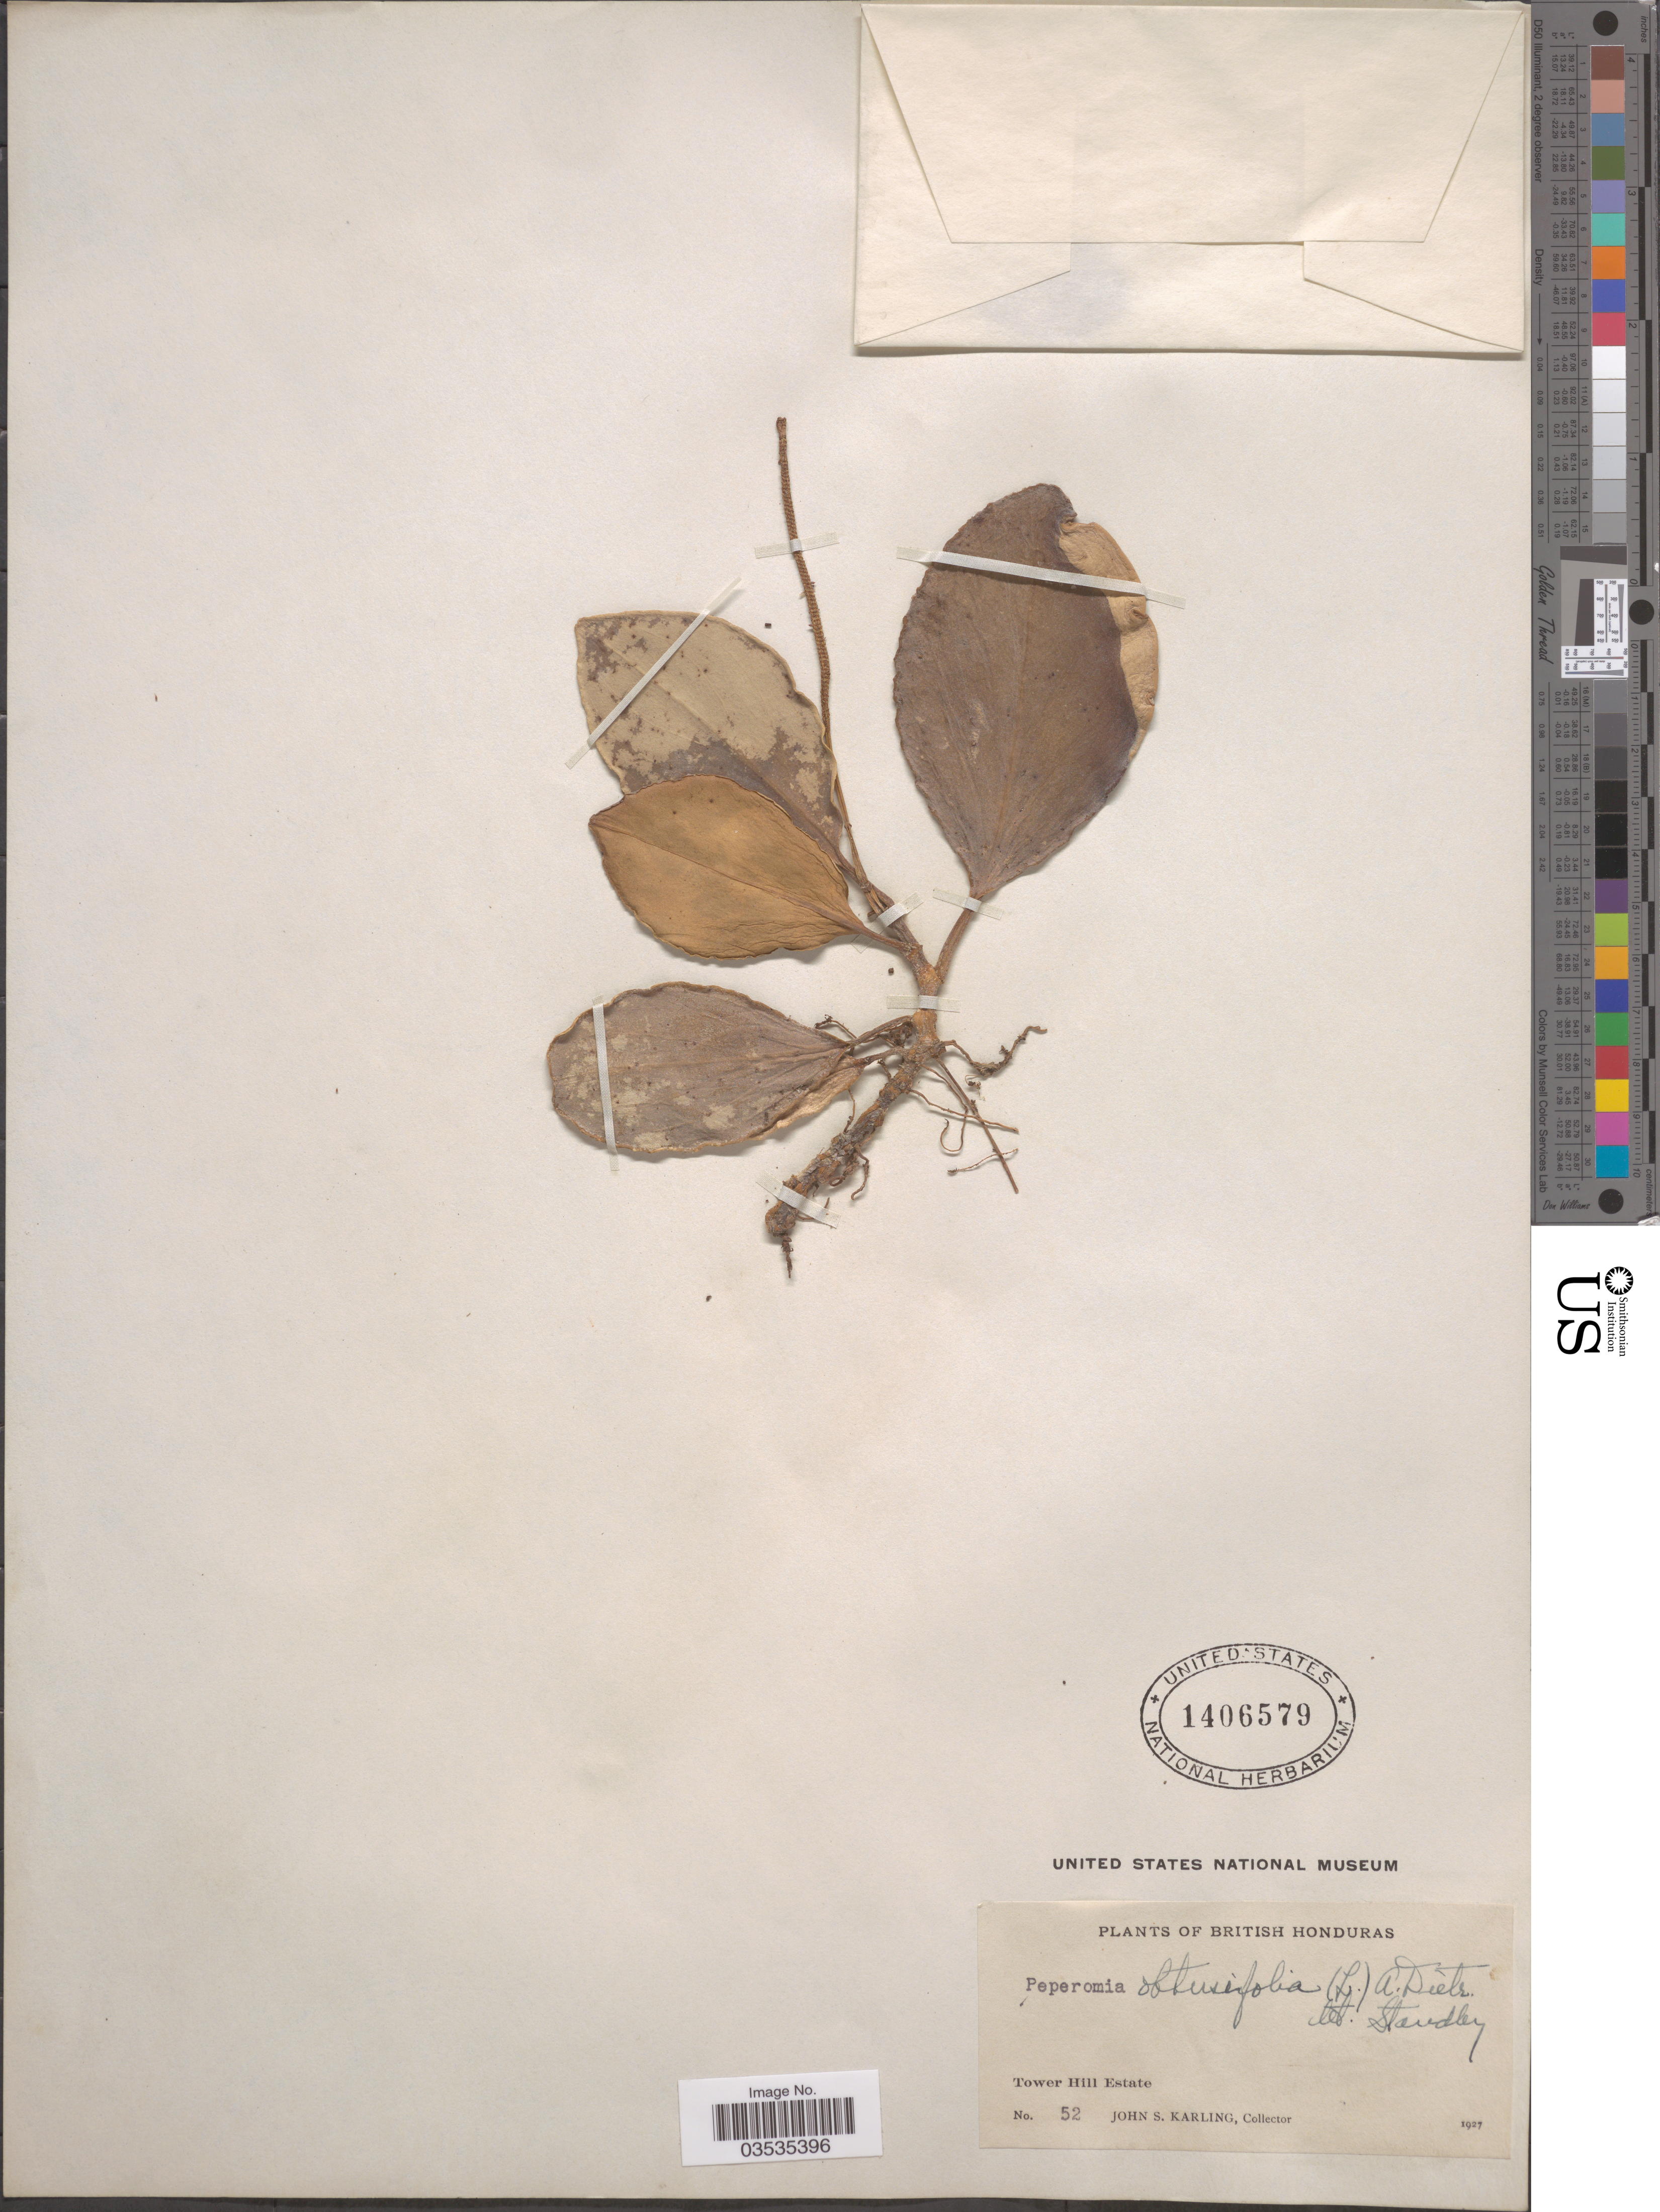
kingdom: Plantae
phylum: Tracheophyta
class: Magnoliopsida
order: Piperales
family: Piperaceae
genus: Peperomia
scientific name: Peperomia obtusifolia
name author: (L.) A. Dietr.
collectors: J. Karling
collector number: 52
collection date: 1927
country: Belize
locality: British Honduras. Towen Hill Estate.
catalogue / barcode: US 1406579